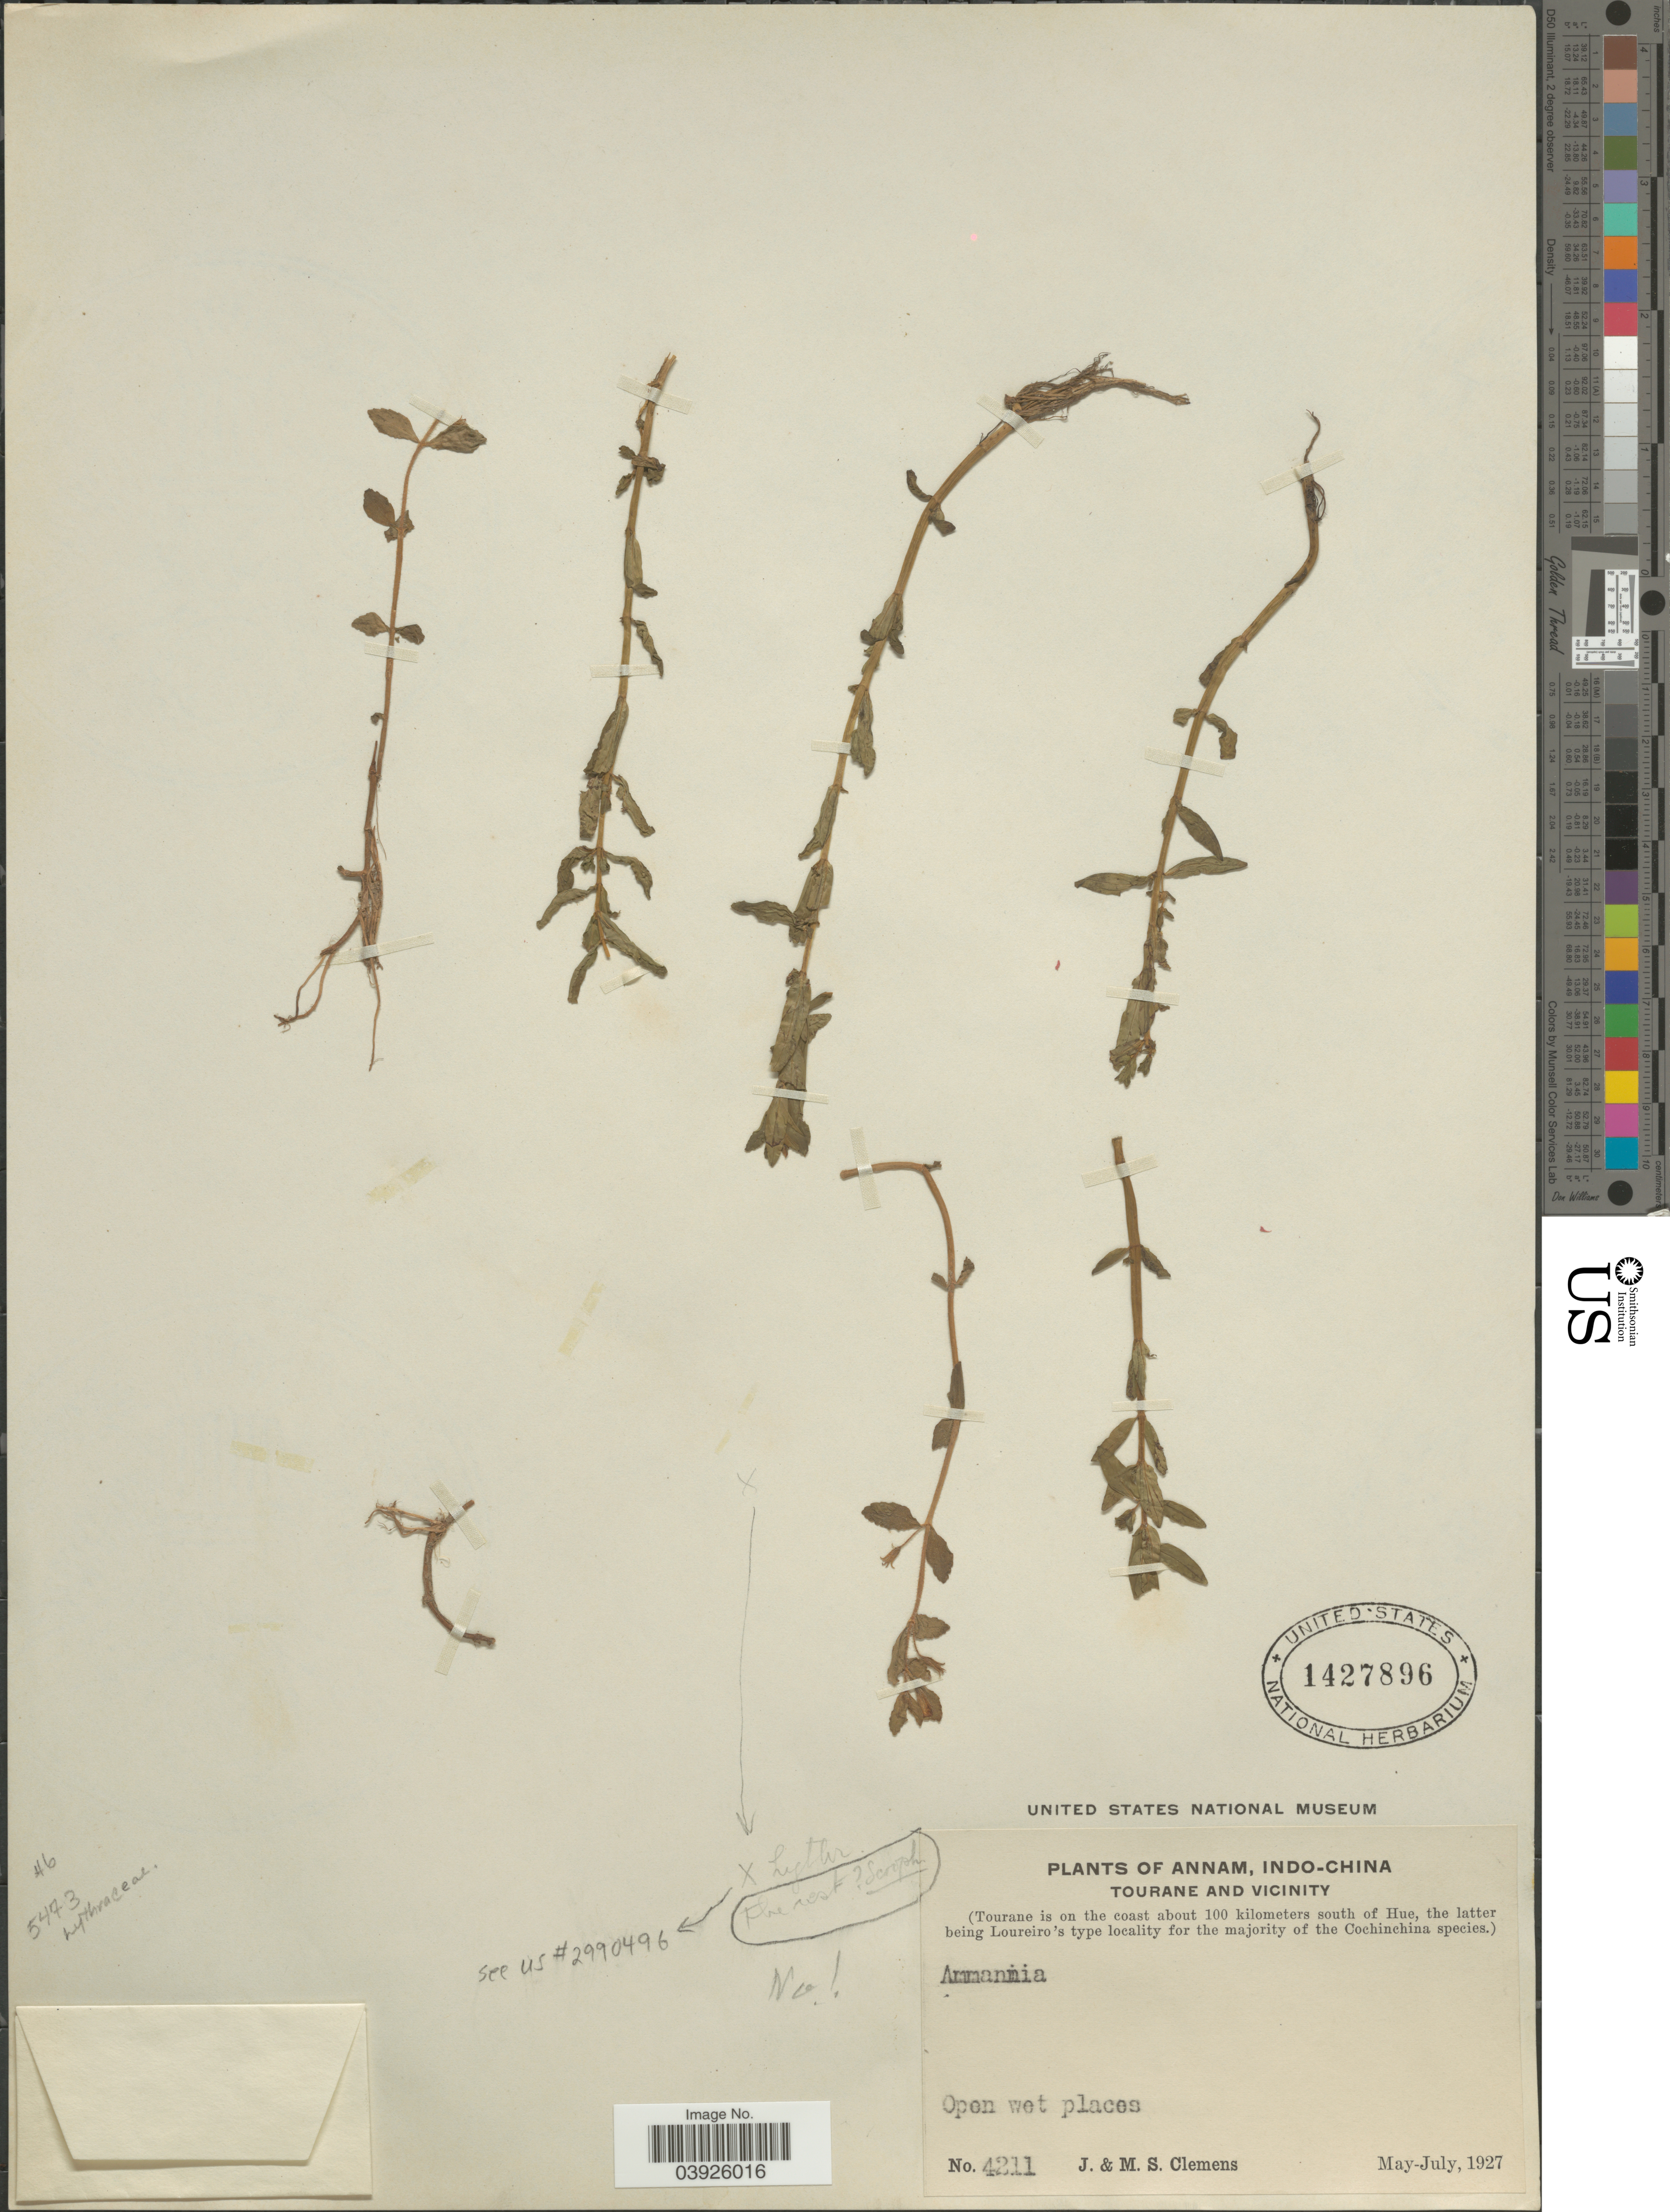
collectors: J. Clemens & M. S. Clemens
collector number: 4211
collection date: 1927-05/1927-07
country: Vietnam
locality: Annam, Indo-China. Tourane and vicinity. Tourane is on the coast about 100 kilometers south of Hue.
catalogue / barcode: US 1427896